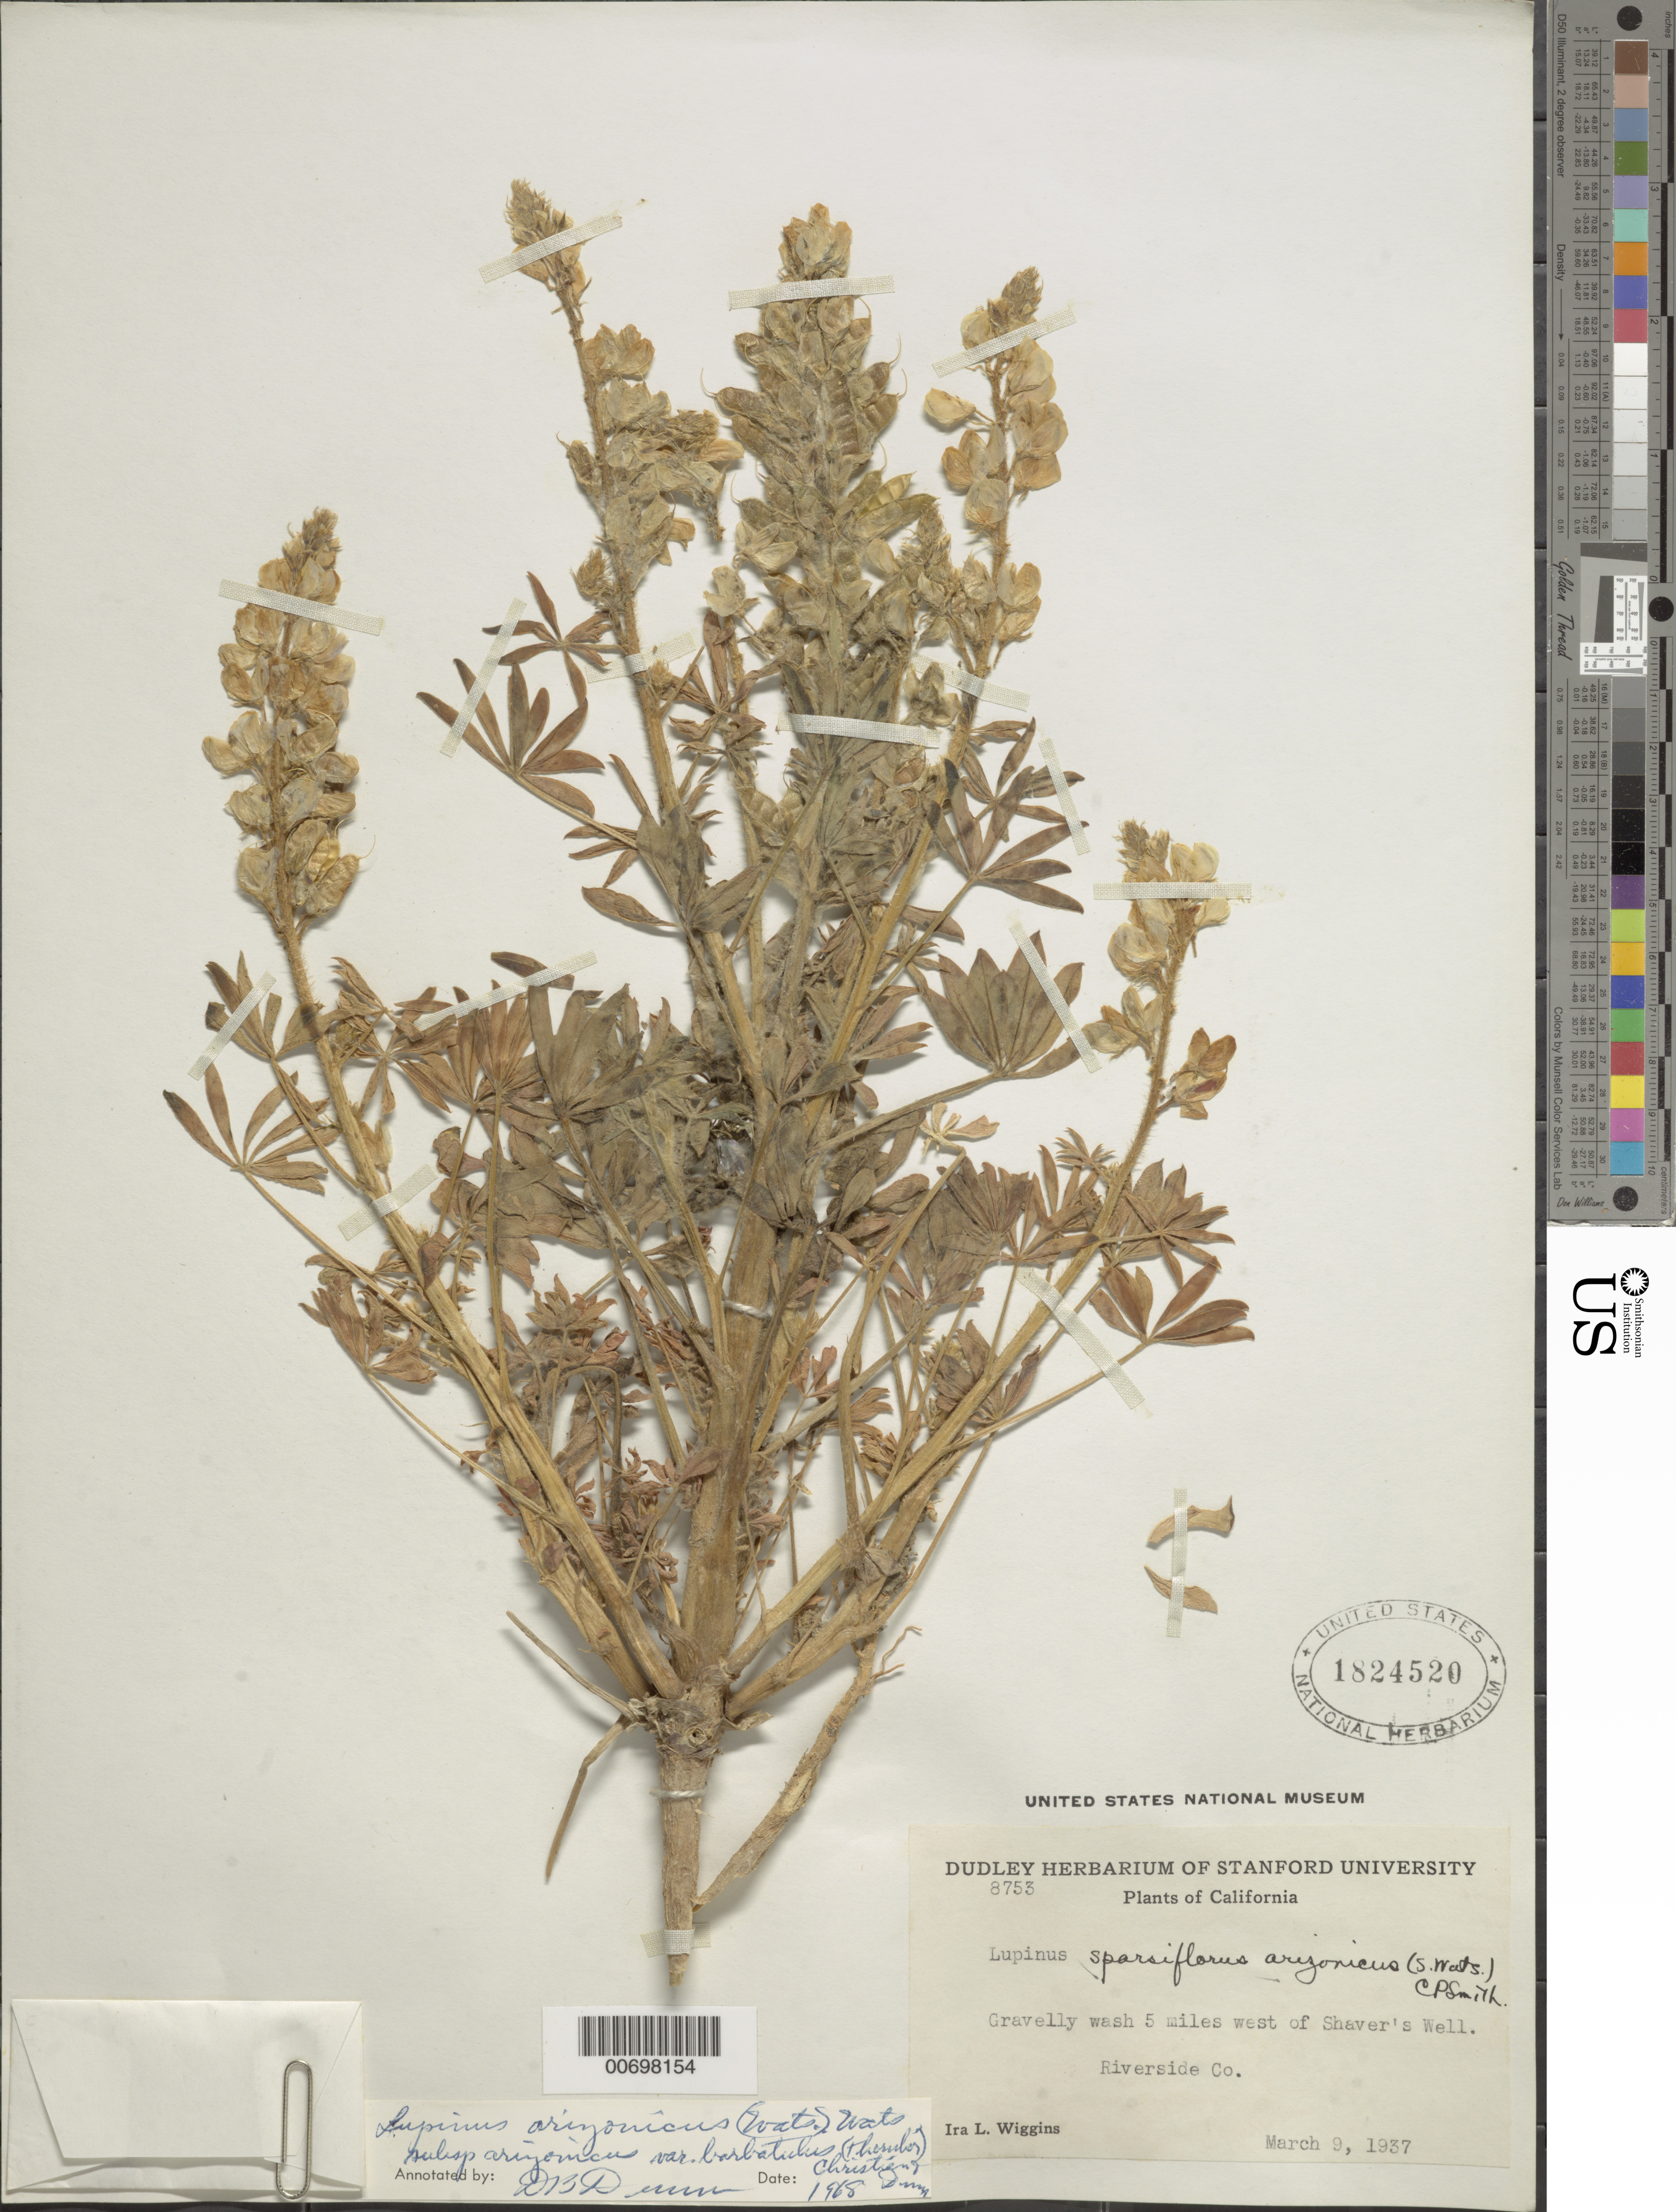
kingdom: Plantae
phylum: Tracheophyta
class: Magnoliopsida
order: Fabales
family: Fabaceae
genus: Lupinus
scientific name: Lupinus arizonicus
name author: (S. Watson) S. Watson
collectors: C. B. Wolf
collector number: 8753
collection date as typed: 4 Aug 1932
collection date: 1932-08-04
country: United States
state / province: California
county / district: Riverside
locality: San Jacinto Reserve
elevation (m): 1646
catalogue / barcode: US 1824520